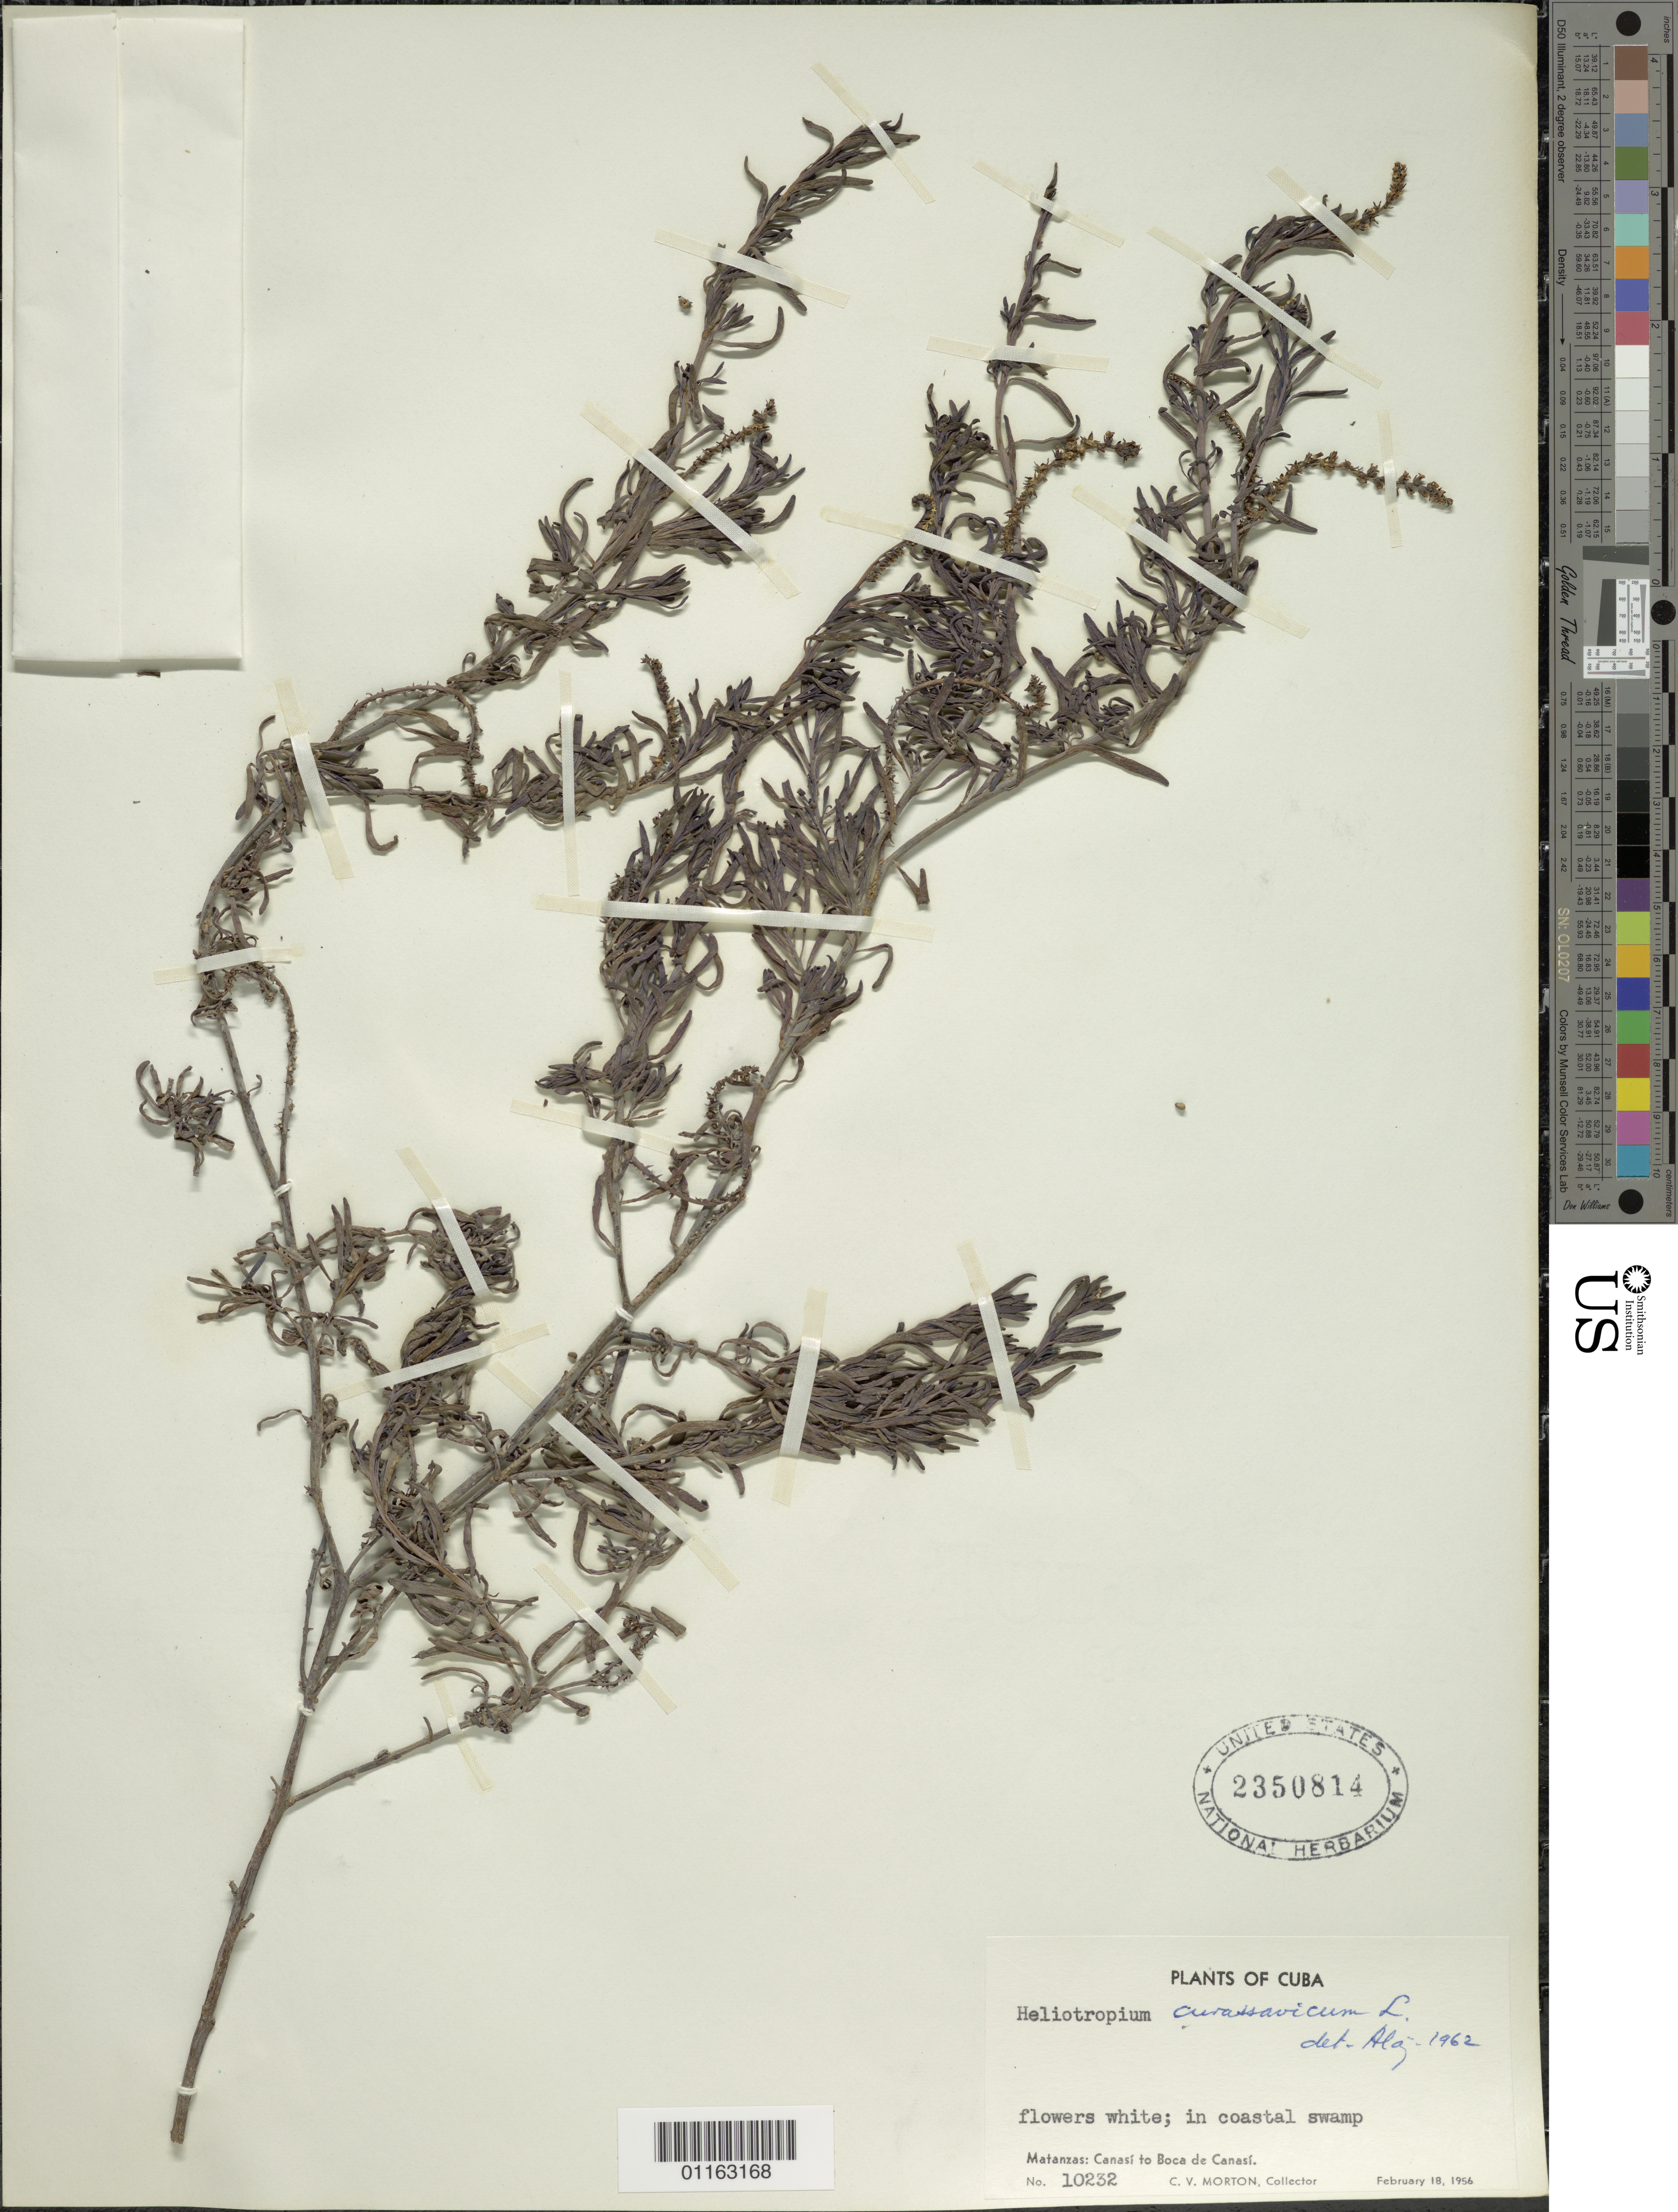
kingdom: Plantae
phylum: Tracheophyta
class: Magnoliopsida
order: Boraginales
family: Heliotropiaceae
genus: Heliotropium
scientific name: Heliotropium curassavicum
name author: L.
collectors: C. V. Morton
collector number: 10232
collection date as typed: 18 Feb 1956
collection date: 1956-02-18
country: Cuba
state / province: Matanzas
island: Cuba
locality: Canasi to Boca de Canasi; in coastal swamp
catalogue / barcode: US 2350814